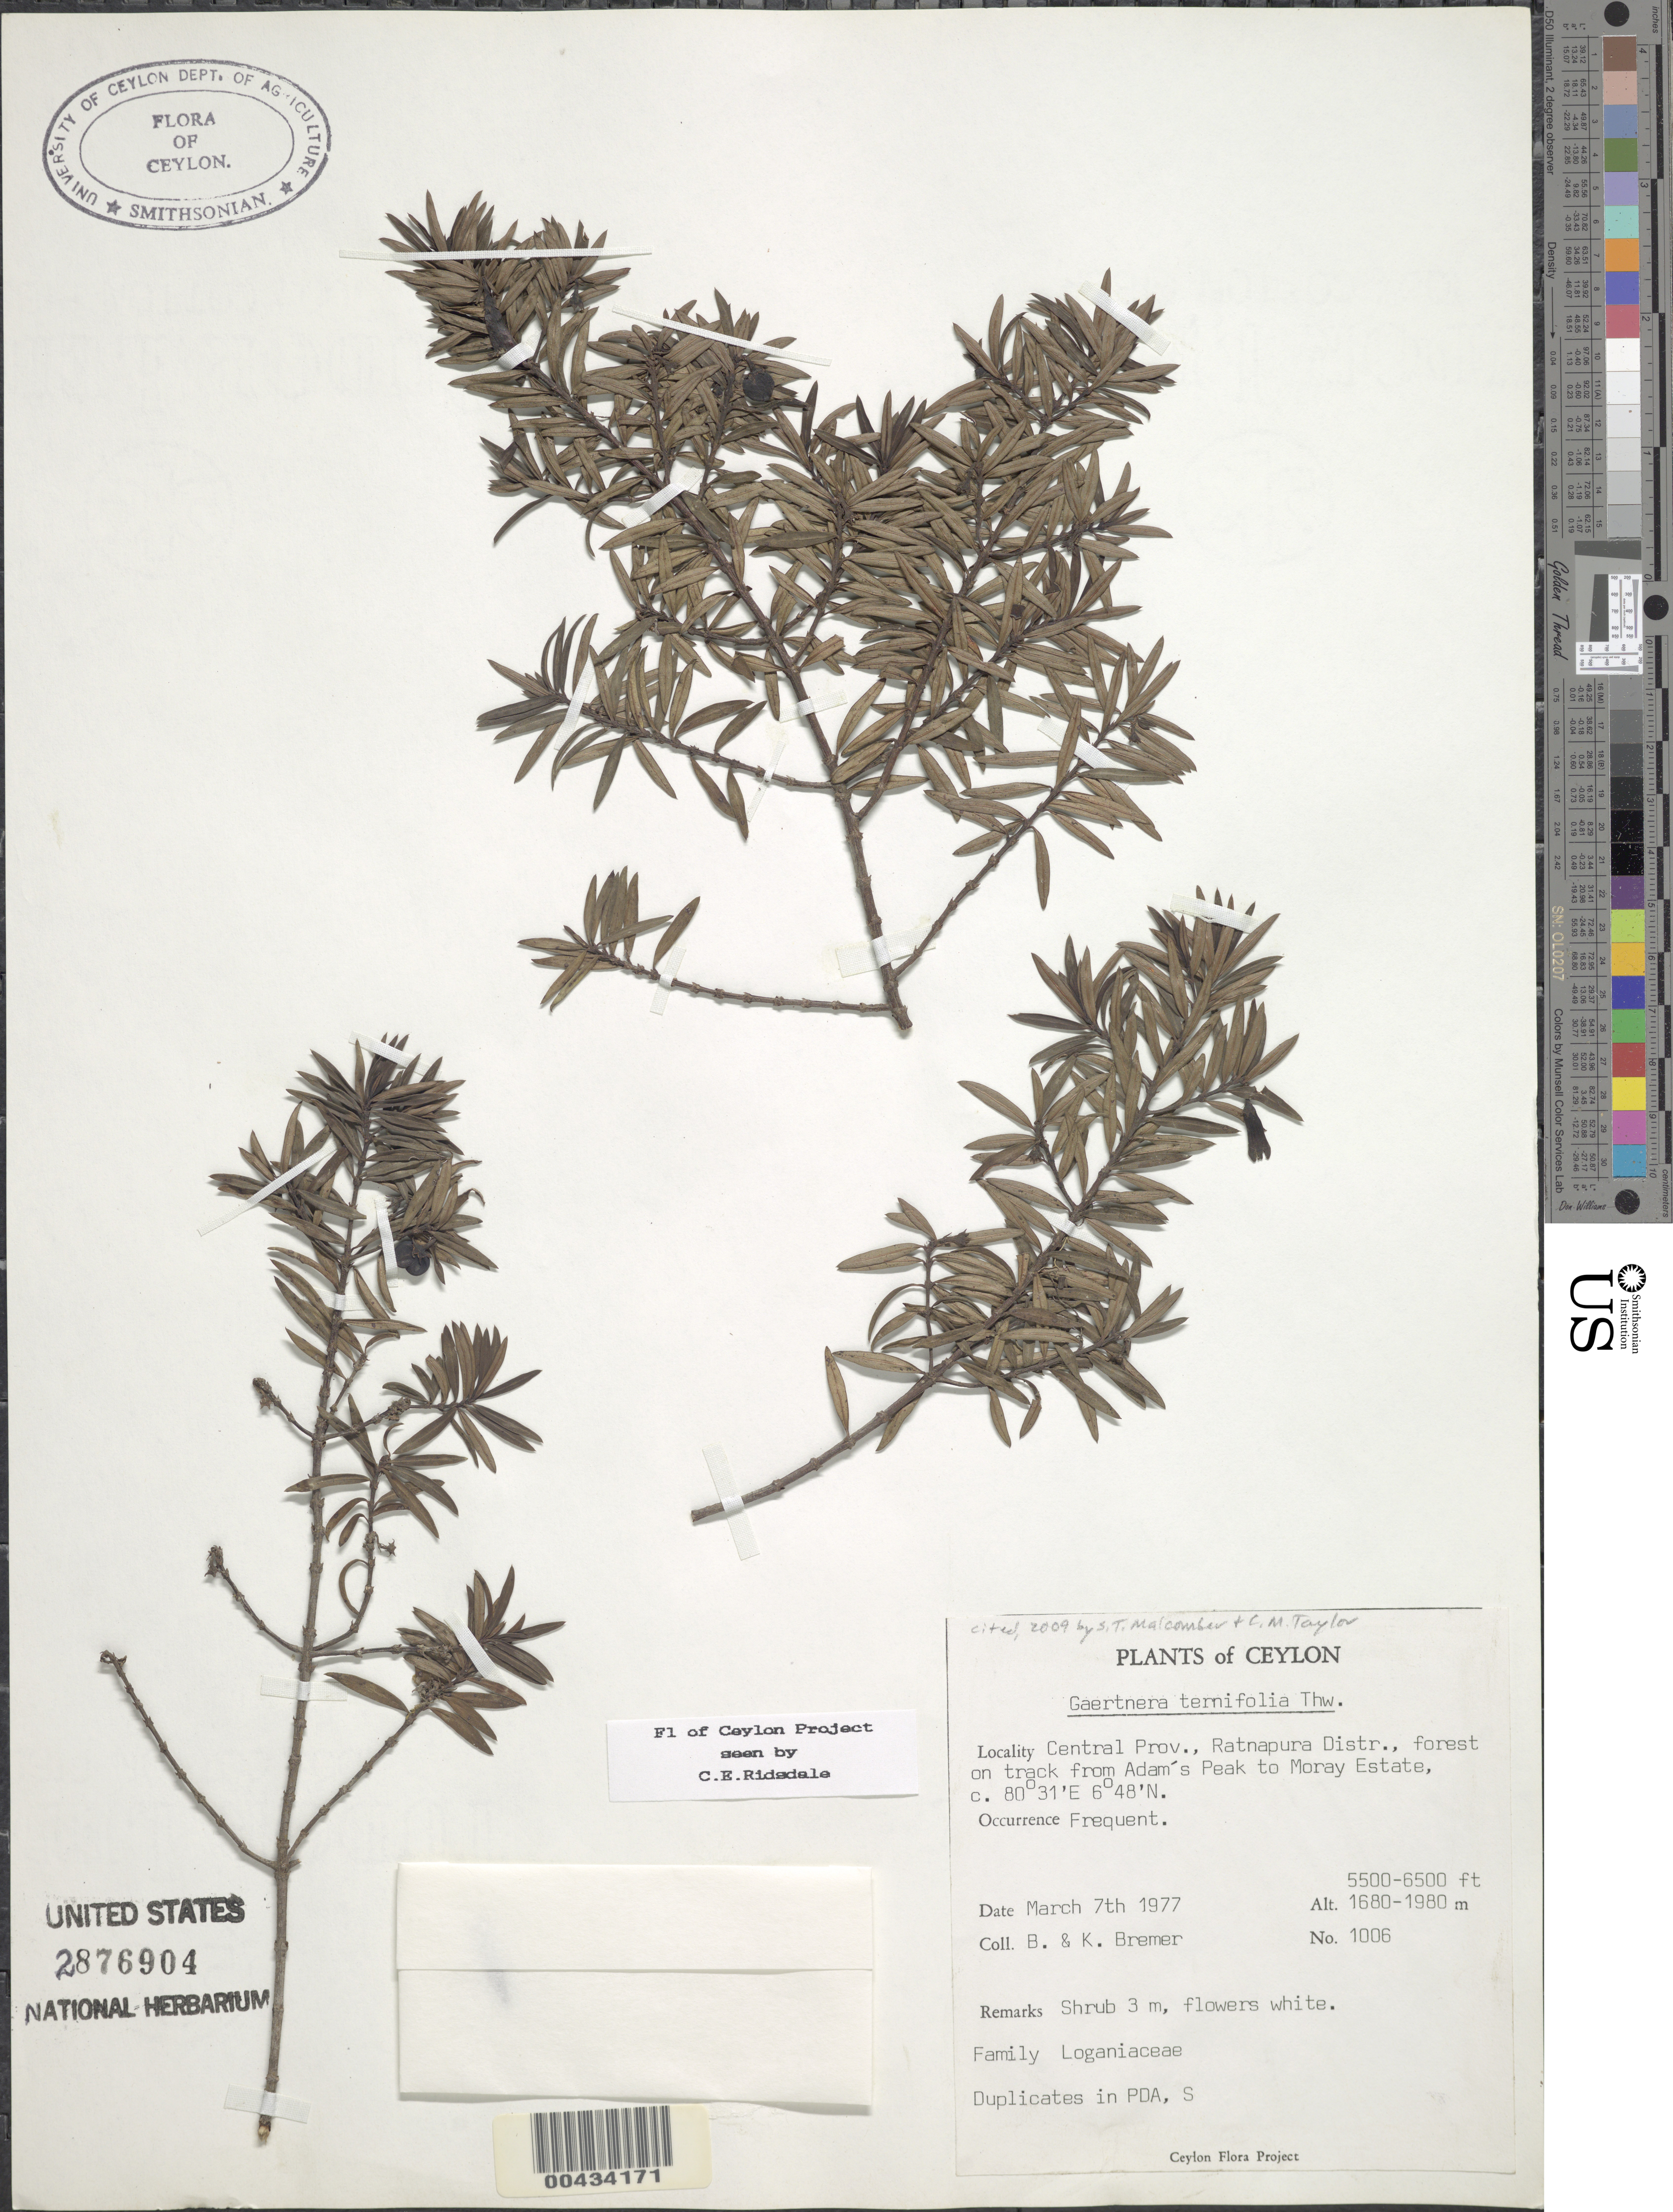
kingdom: Plantae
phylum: Tracheophyta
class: Magnoliopsida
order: Gentianales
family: Rubiaceae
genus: Gaertnera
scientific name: Gaertnera ternifolia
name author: Thwaites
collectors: B. Bremer & K. Bremer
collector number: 1006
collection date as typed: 07 Mar 1977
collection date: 1977-03-07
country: Sri Lanka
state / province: Sabaragamuwa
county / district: Ratnapura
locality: from Adams Peak to Moray Estate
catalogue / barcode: US 2876904